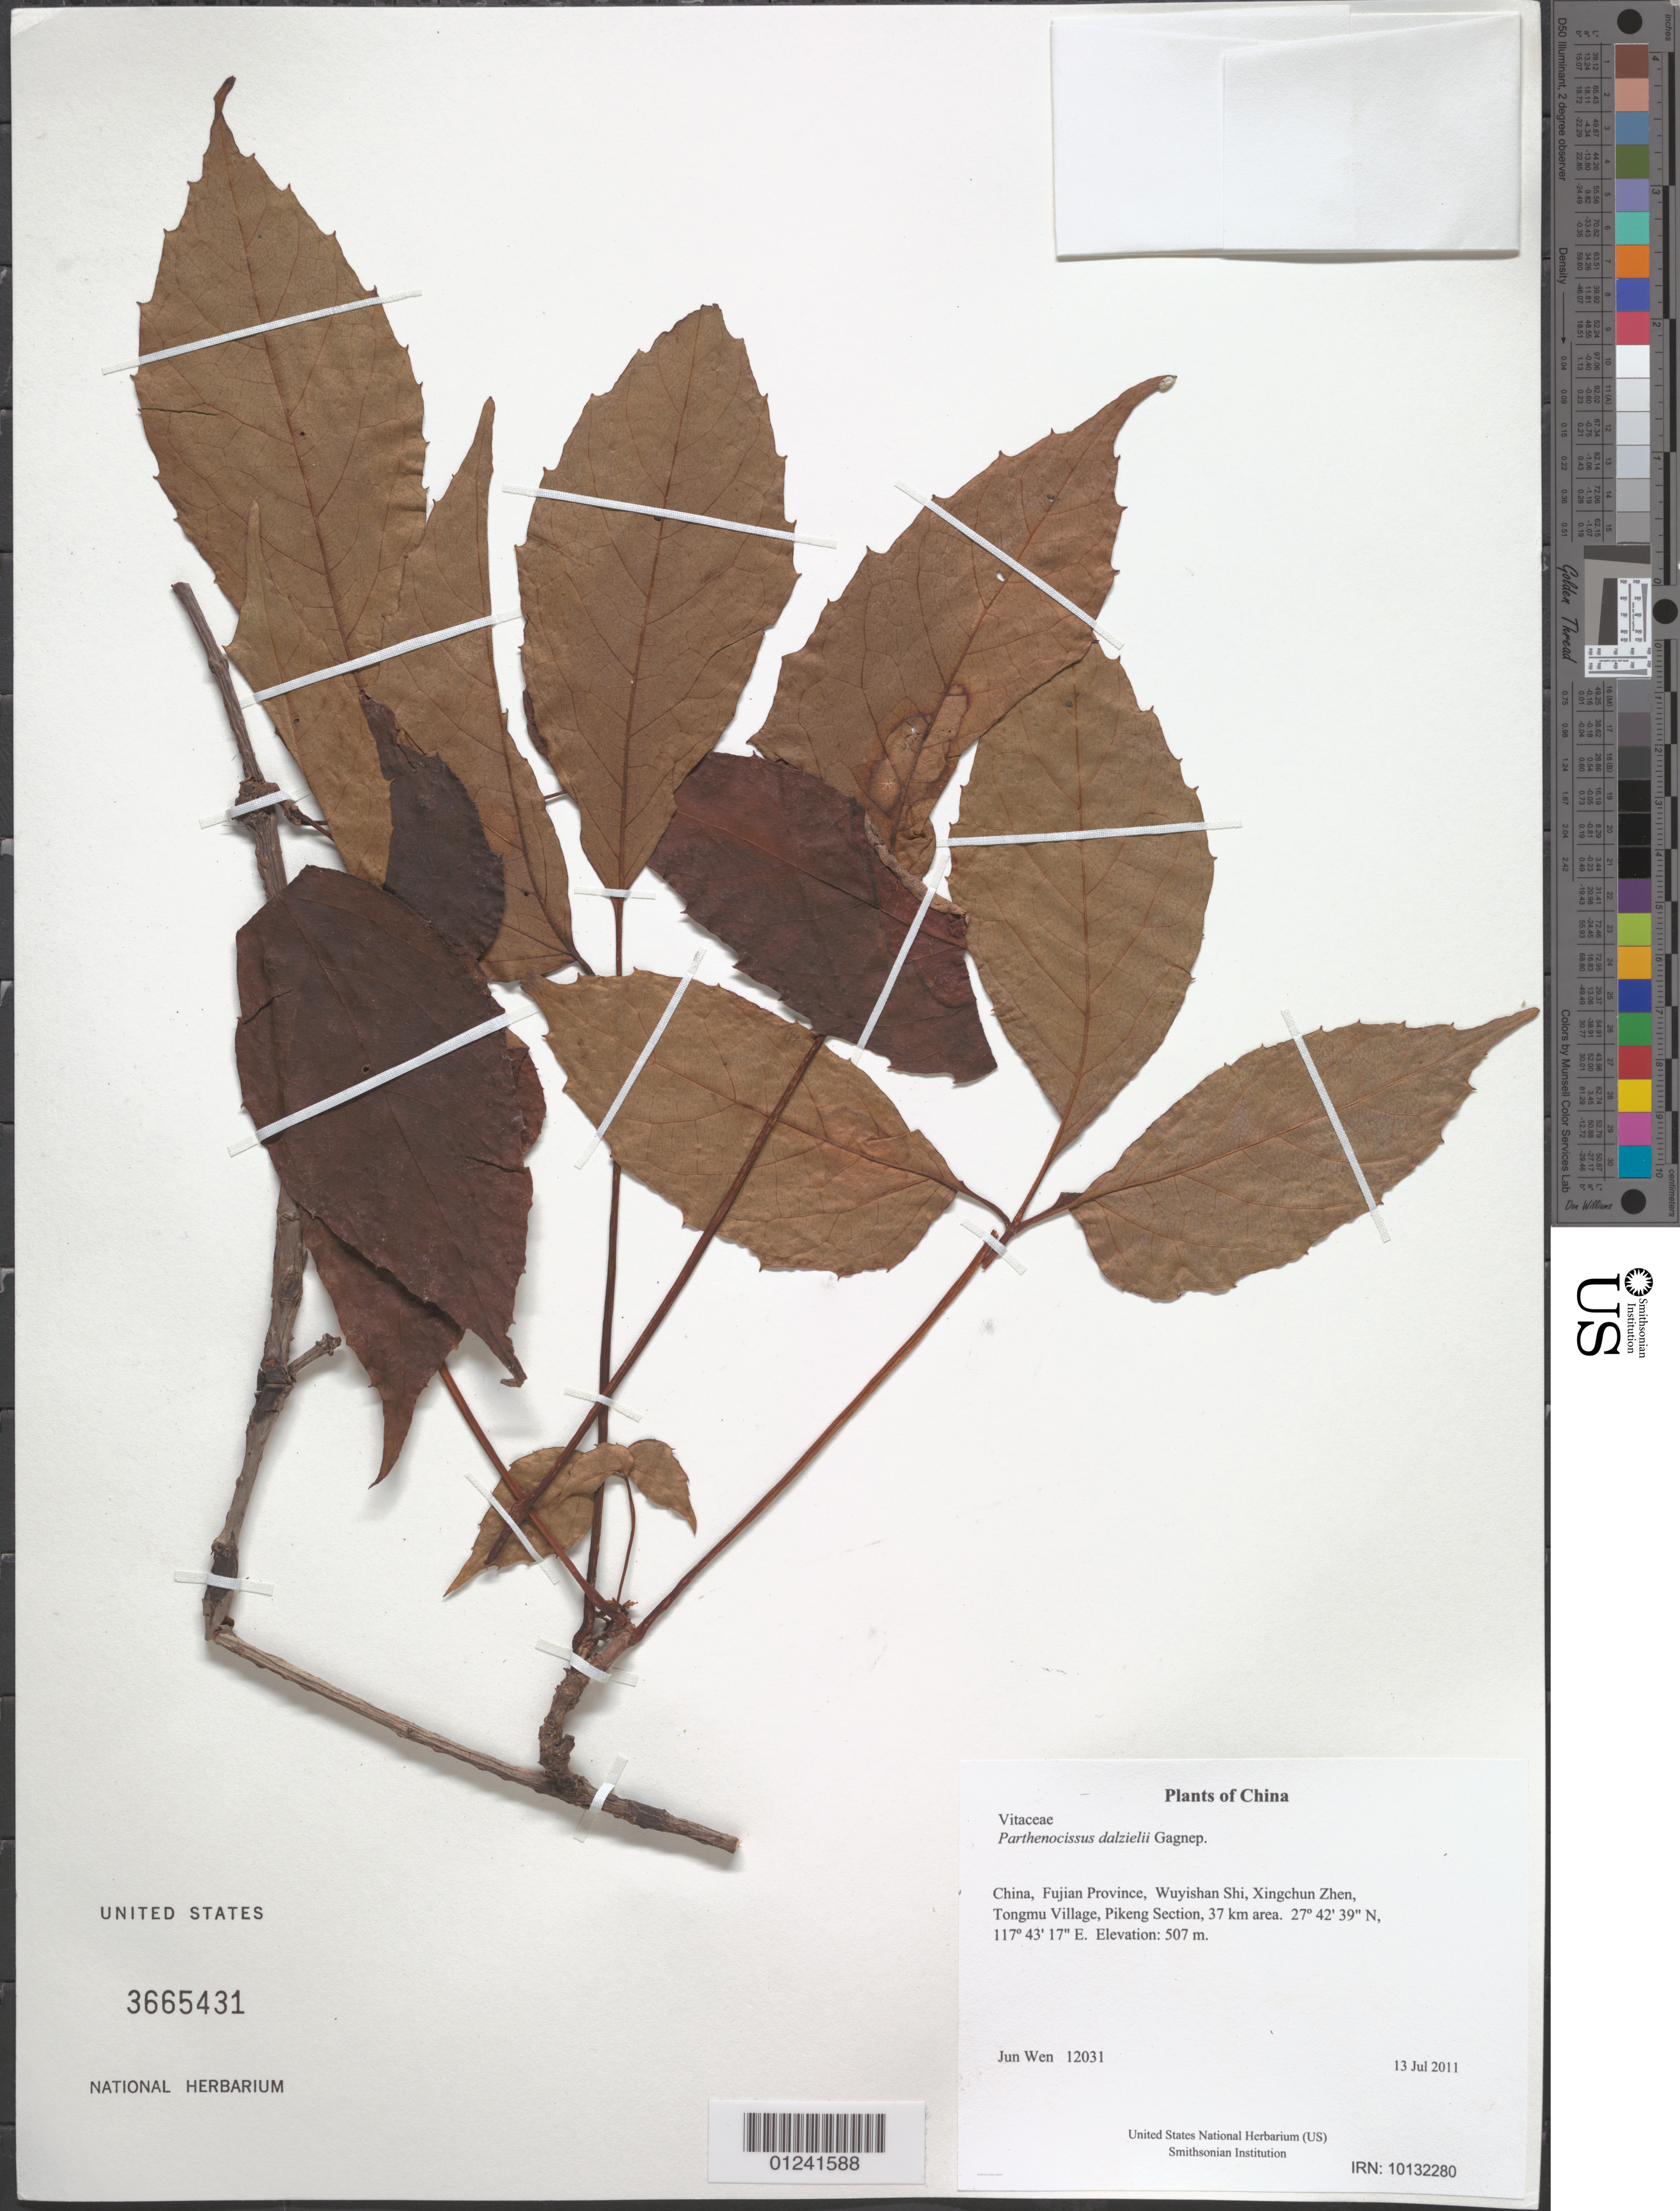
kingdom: Plantae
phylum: Tracheophyta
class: Magnoliopsida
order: Vitales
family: Vitaceae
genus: Parthenocissus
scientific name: Parthenocissus dalzielii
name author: Gagnep.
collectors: J. Wen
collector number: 12031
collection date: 2011-07-13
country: China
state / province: Fujian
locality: Wuyishan Shi, Xingchun Zhen, Tongmu Village, Pikeng Section, 37 km area.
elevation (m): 507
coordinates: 27 42 38.9 N, 117 43 16.6 E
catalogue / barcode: US 3665431